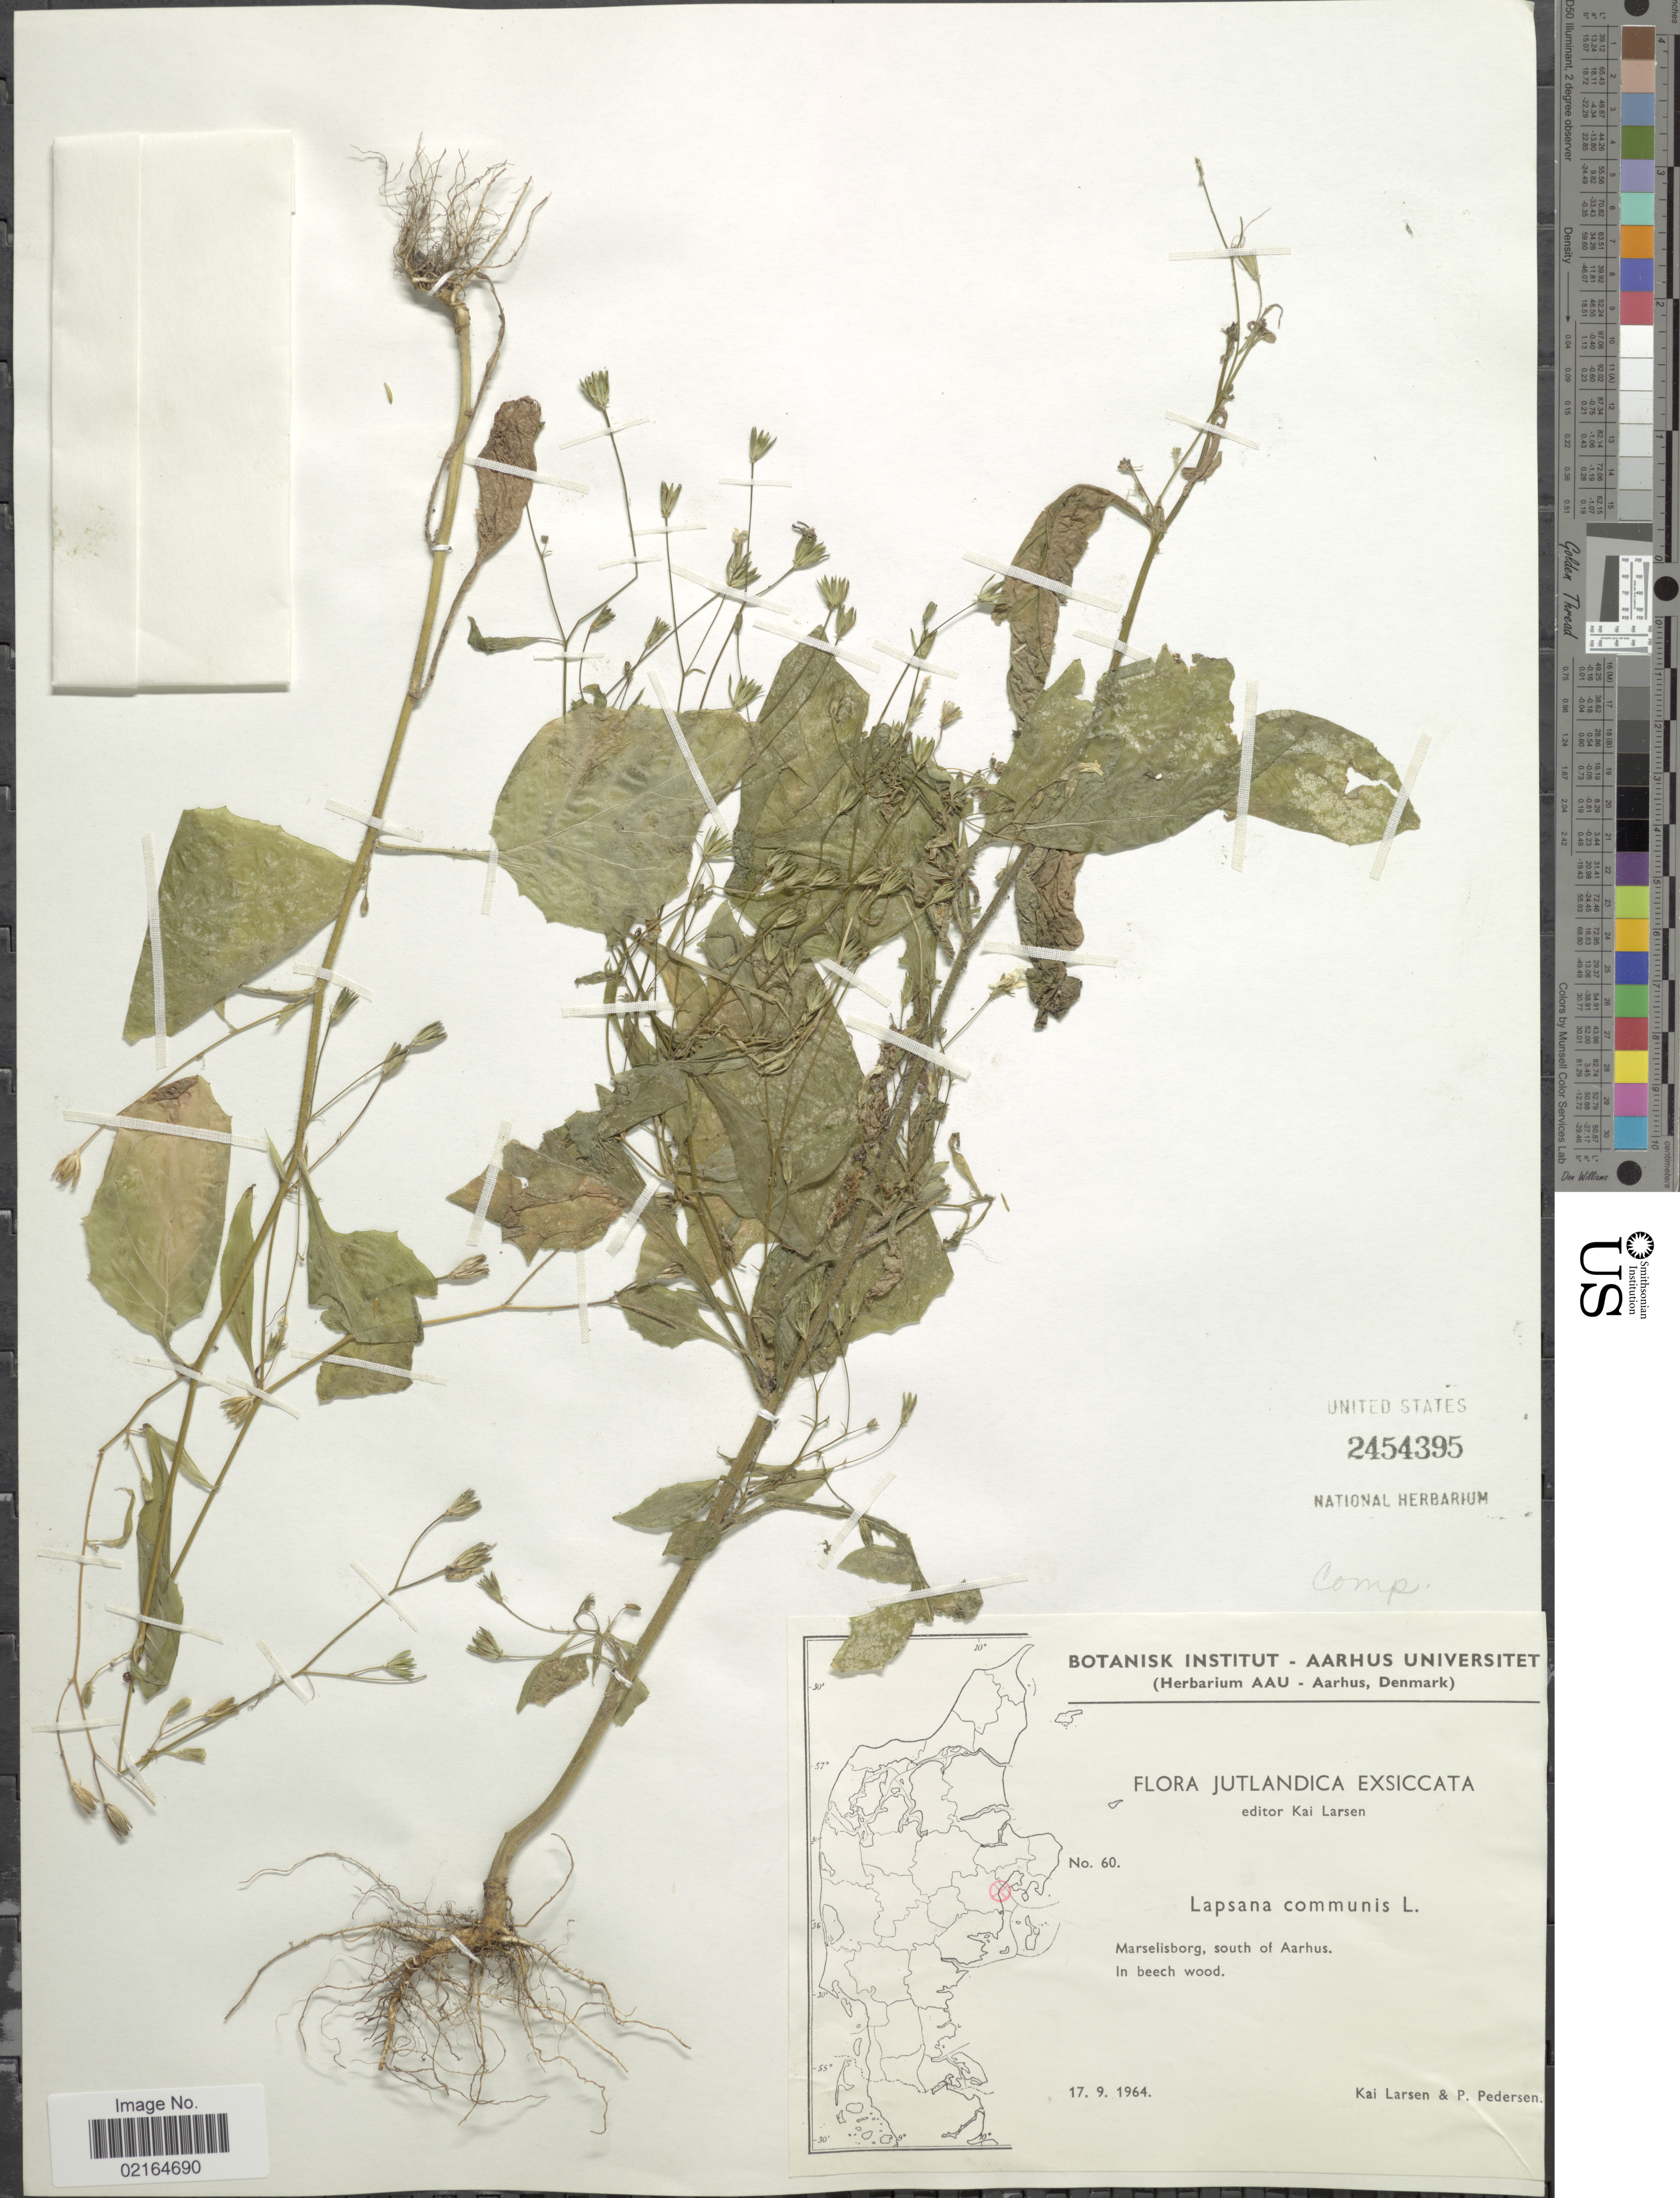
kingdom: Plantae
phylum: Tracheophyta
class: Magnoliopsida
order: Asterales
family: Asteraceae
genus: Lapsana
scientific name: Lapsana communis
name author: L.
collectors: K. Larsen & P. Pedersen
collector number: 60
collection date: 1964-09-17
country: Denmark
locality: Jutlandica Exsiccata, Marselisborg, south of Aarhus, in beech wood.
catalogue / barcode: US 2454395